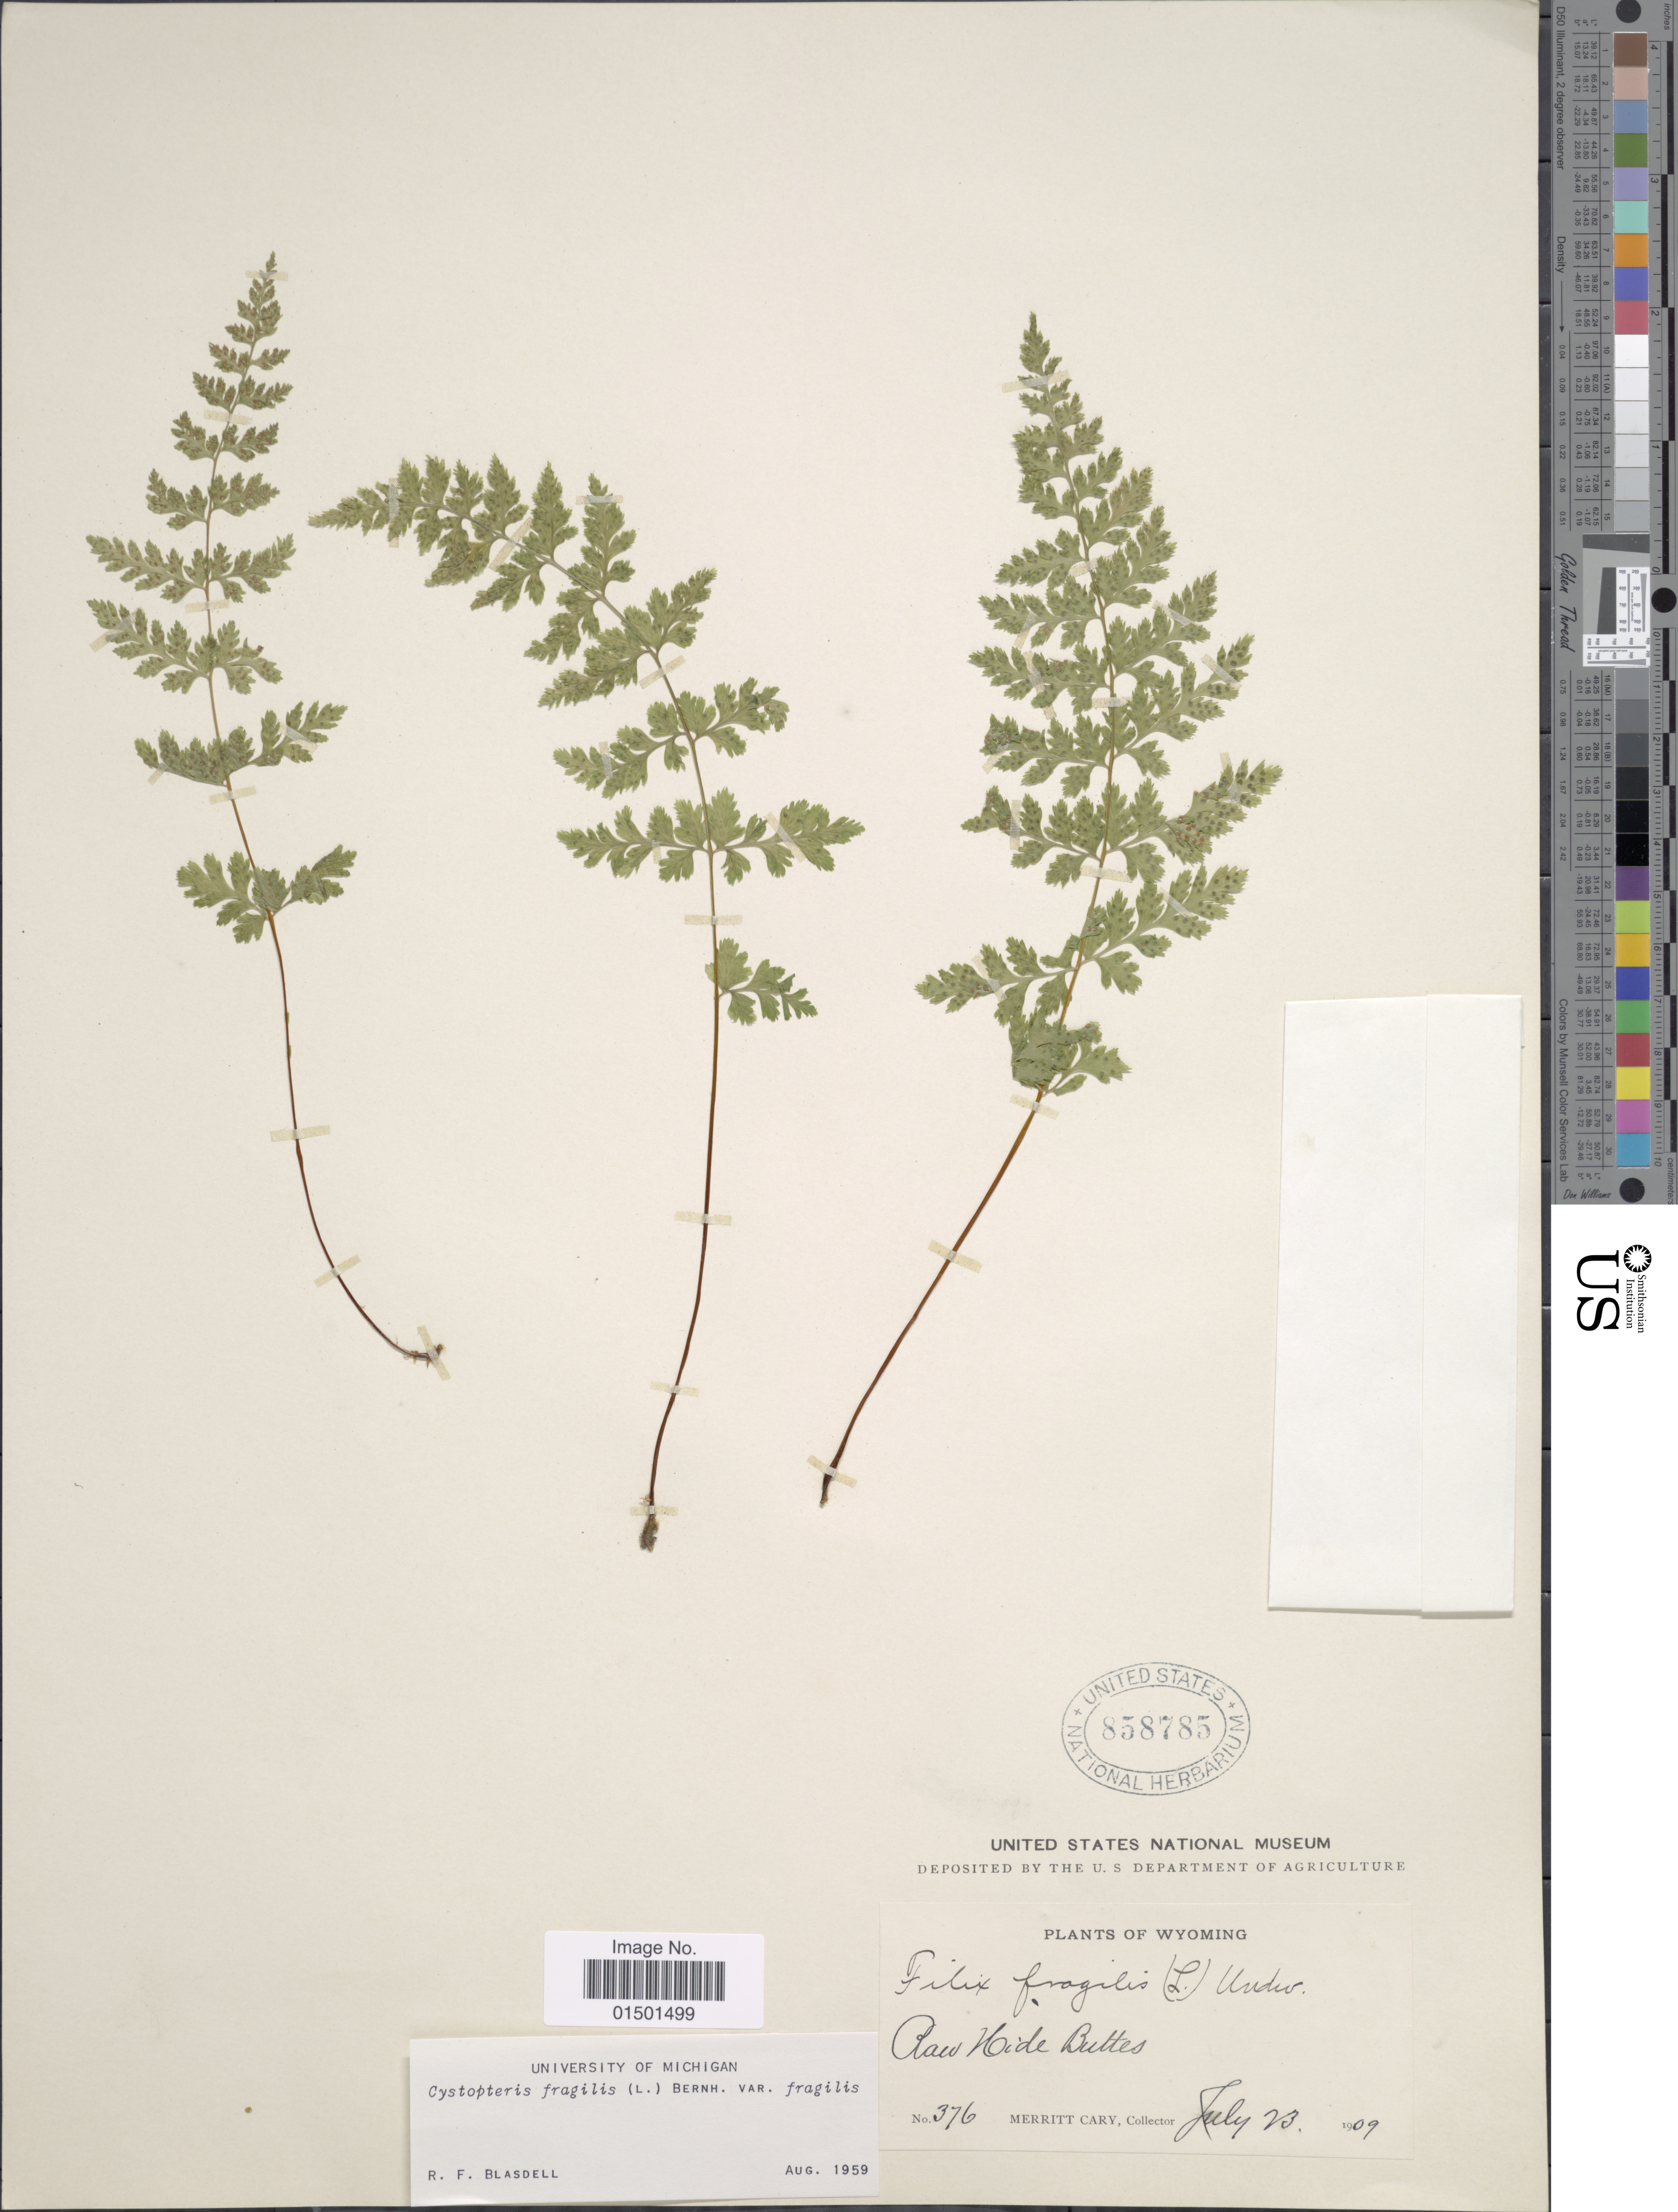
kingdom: Plantae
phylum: Tracheophyta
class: Polypodiopsida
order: Polypodiales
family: Cystopteridaceae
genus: Cystopteris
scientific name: Cystopteris fragilis var. fragilis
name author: (L.) Bernh.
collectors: M. Cary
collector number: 376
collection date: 1909-07-23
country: United States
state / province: Wyoming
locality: Raw Hide Buttes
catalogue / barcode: US 858785